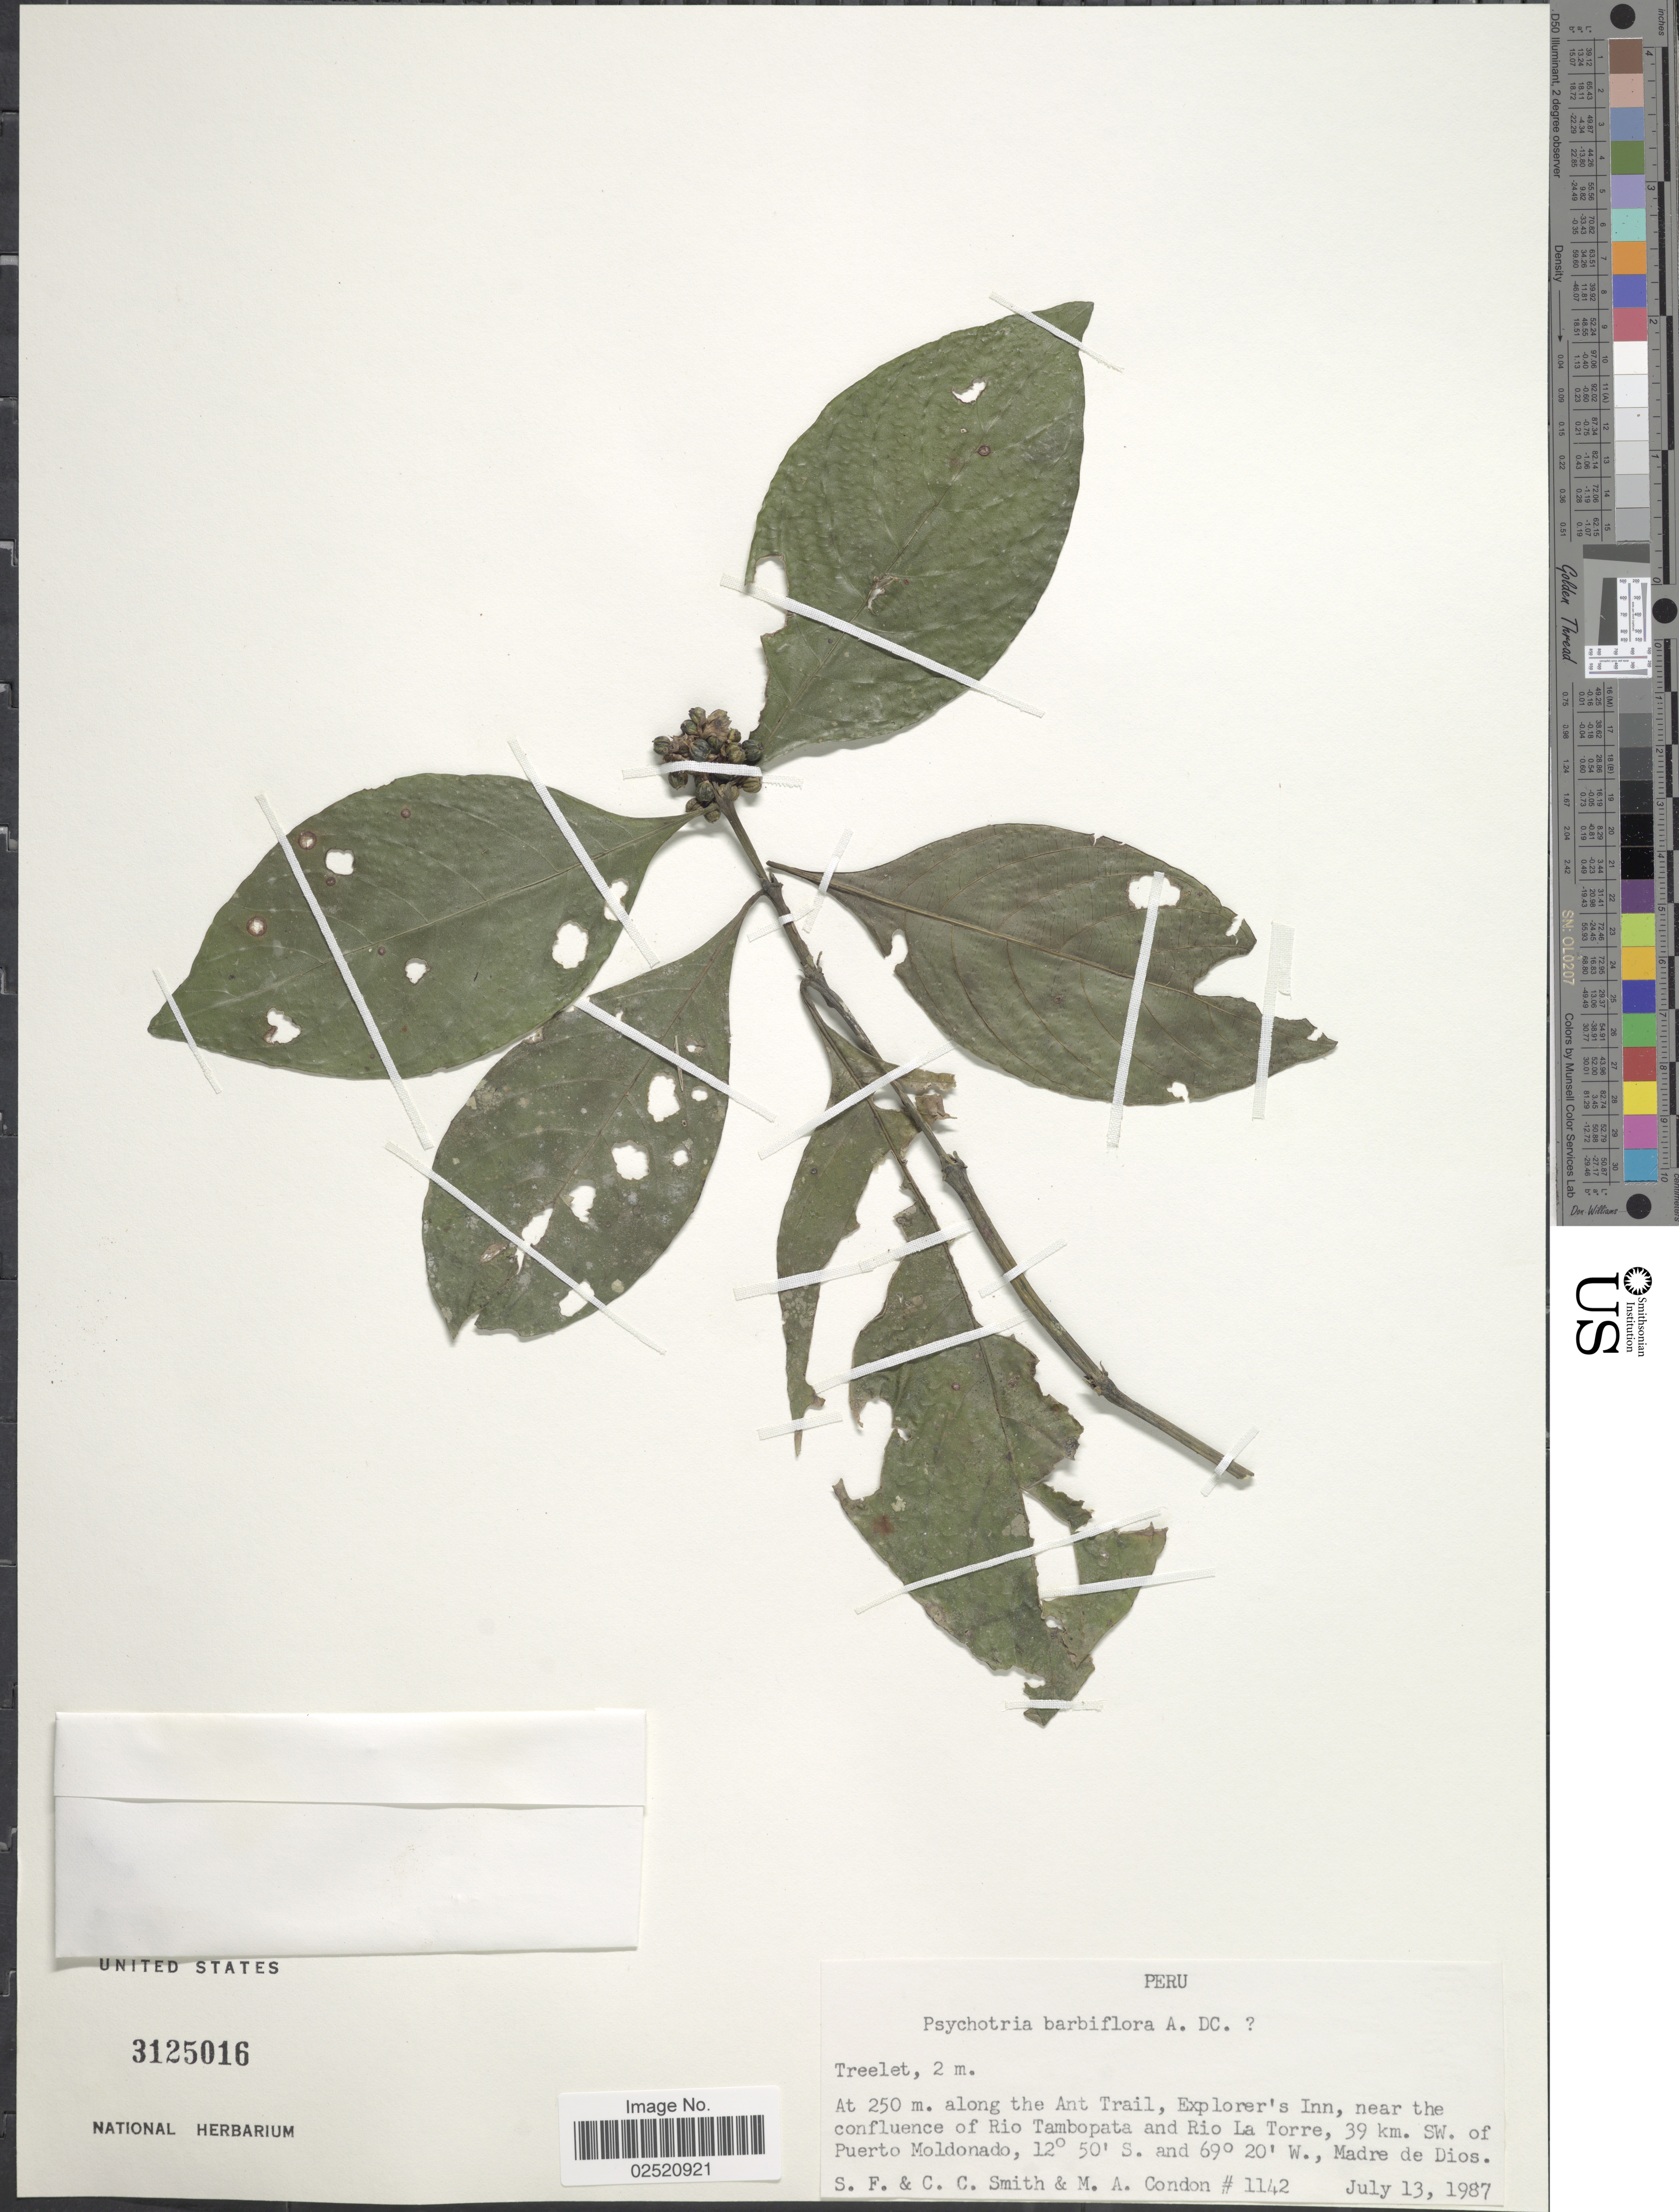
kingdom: Plantae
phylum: Tracheophyta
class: Magnoliopsida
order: Gentianales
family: Rubiaceae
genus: Psychotria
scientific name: Psychotria barbiflora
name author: DC.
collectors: S.F. Smith, C. C. Smith & M. Condon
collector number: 1142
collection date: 1987-07-13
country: Peru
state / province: Madre de Dios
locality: Along the Ant Trail, Explorer's Inn, near the confluence of Rio Tambopata and Rio La Torre, 39 km. SW. of Puerto Moldonado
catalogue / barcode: US 3125016